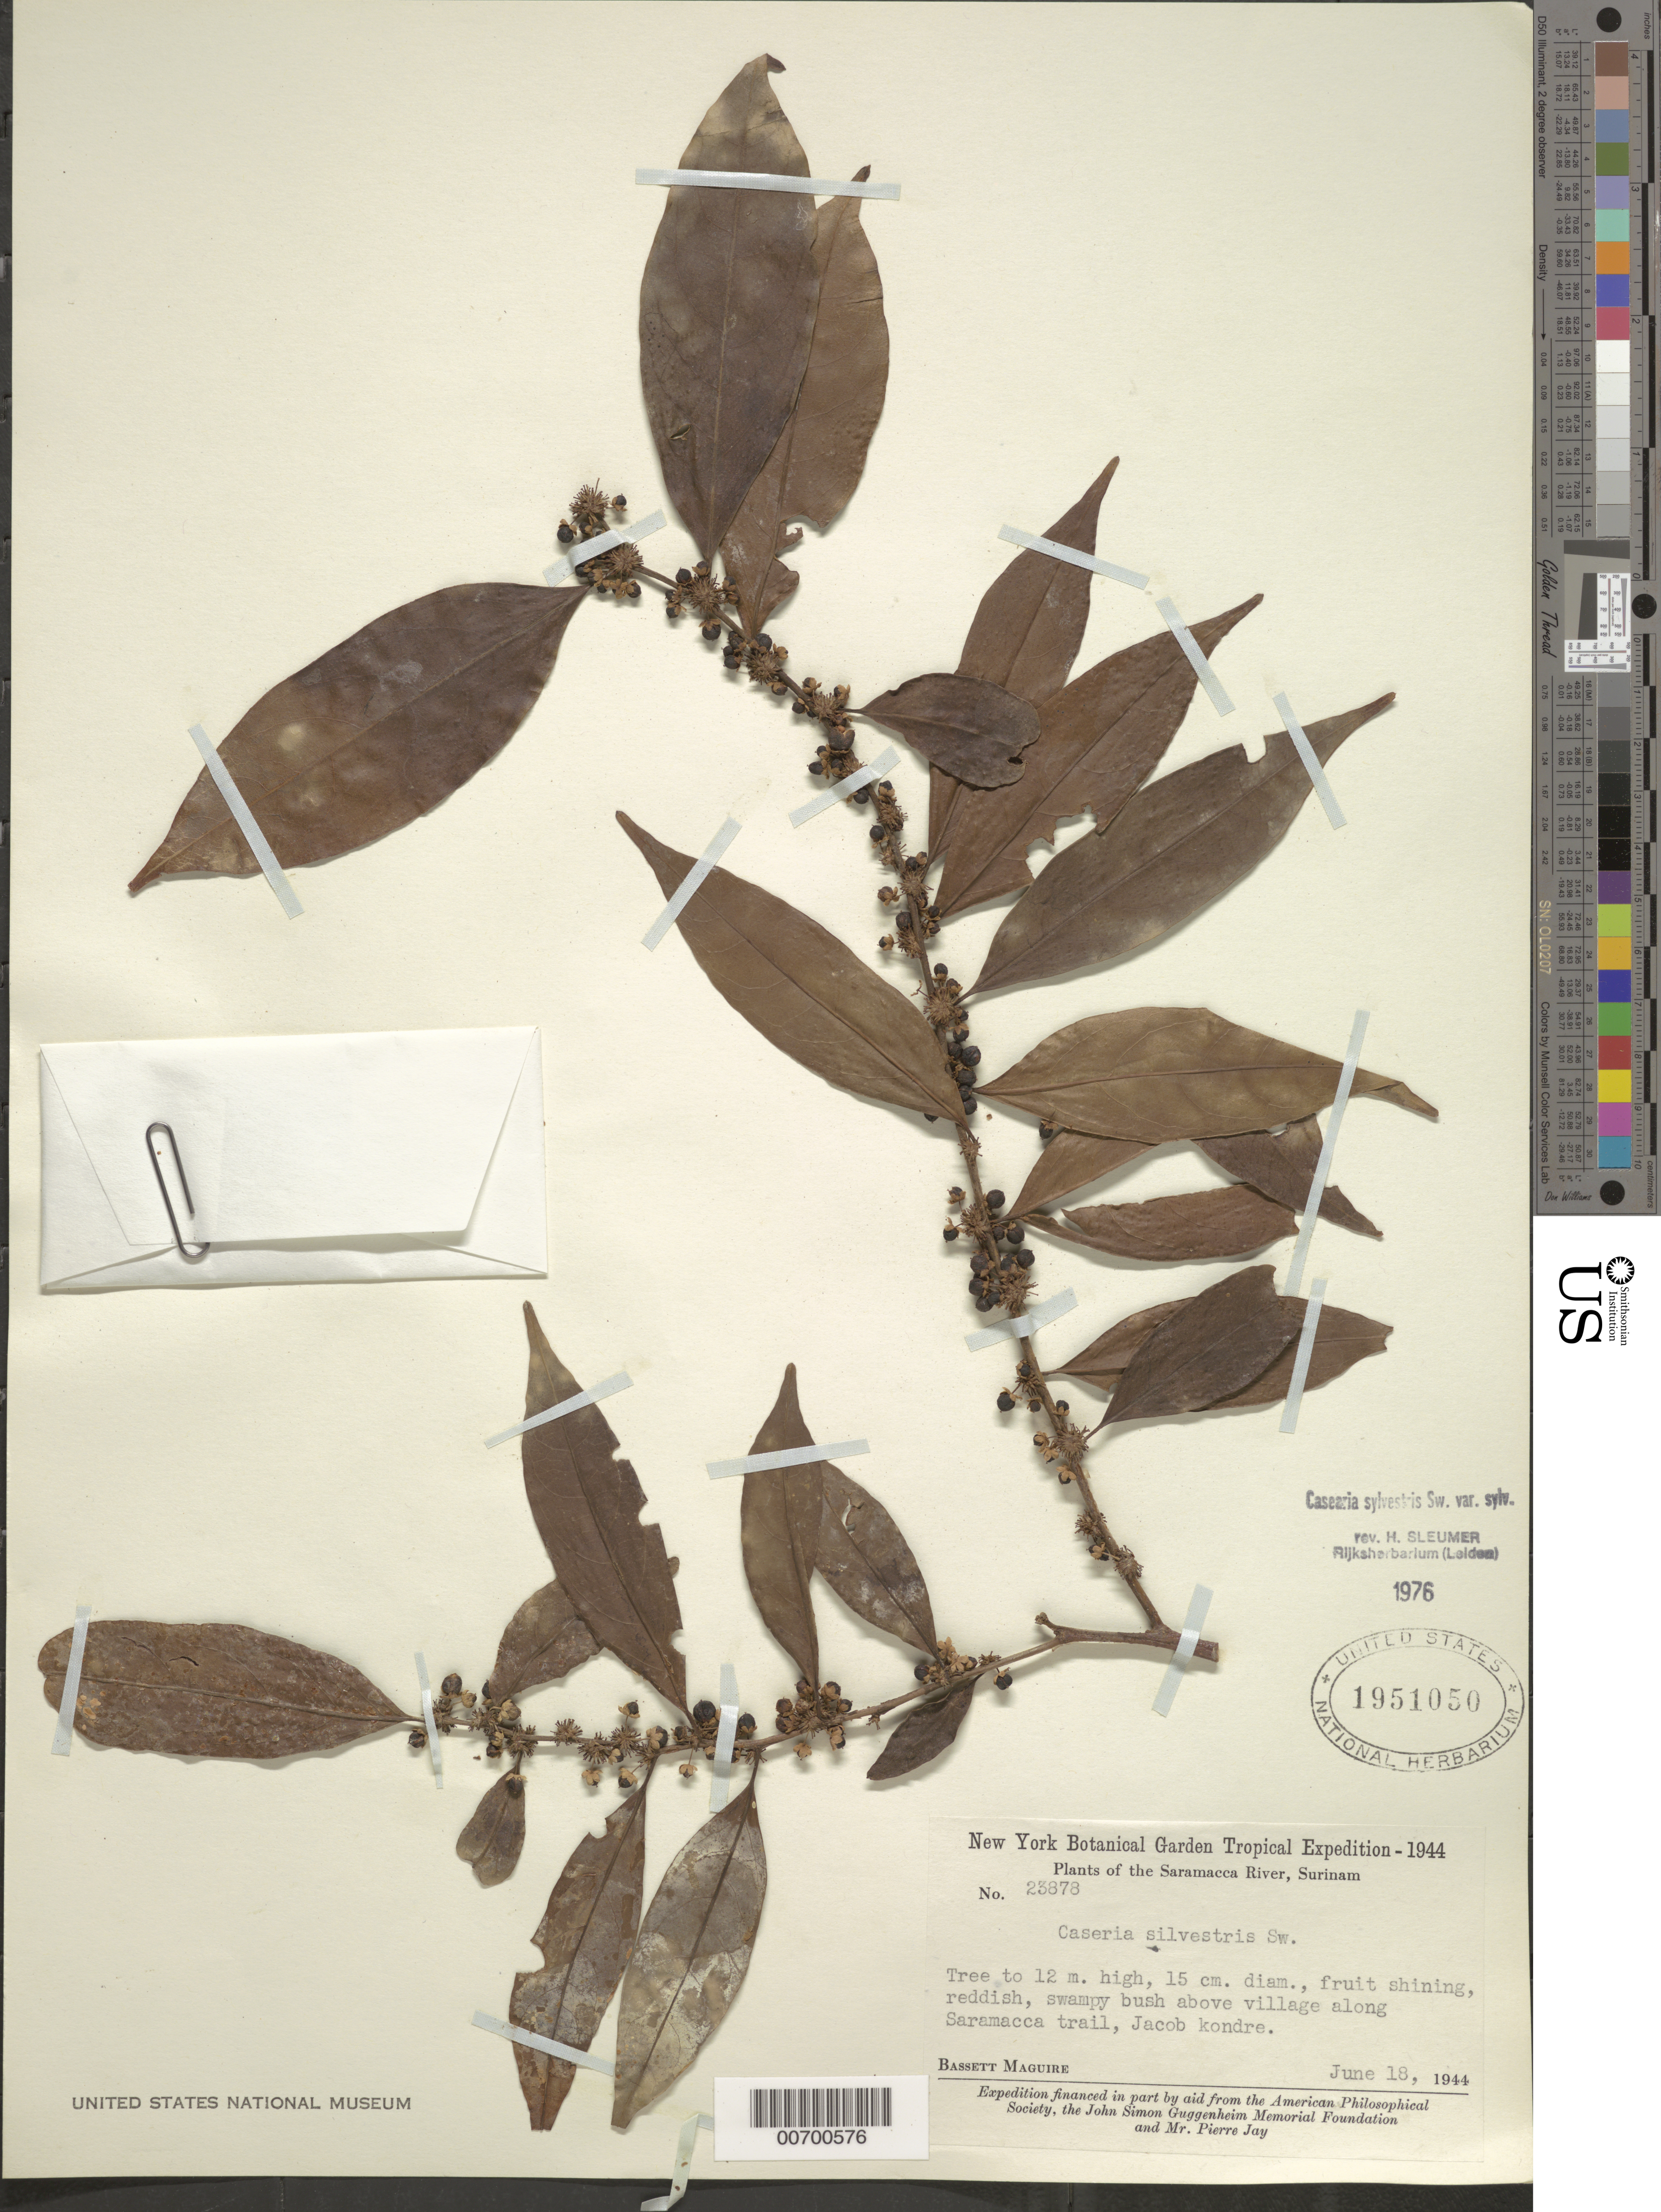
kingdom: Plantae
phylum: Tracheophyta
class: Magnoliopsida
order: Malpighiales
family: Salicaceae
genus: Casearia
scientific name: Casearia sylvestris var. sylvestris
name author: Sw.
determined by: Sleumer, H. O.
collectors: B. Maguire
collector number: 23878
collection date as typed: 18-Jun-44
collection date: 1944-06-18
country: Suriname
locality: Jacob Kondre village, along Saramacca trail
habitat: Swampy bush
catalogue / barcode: US 1951050